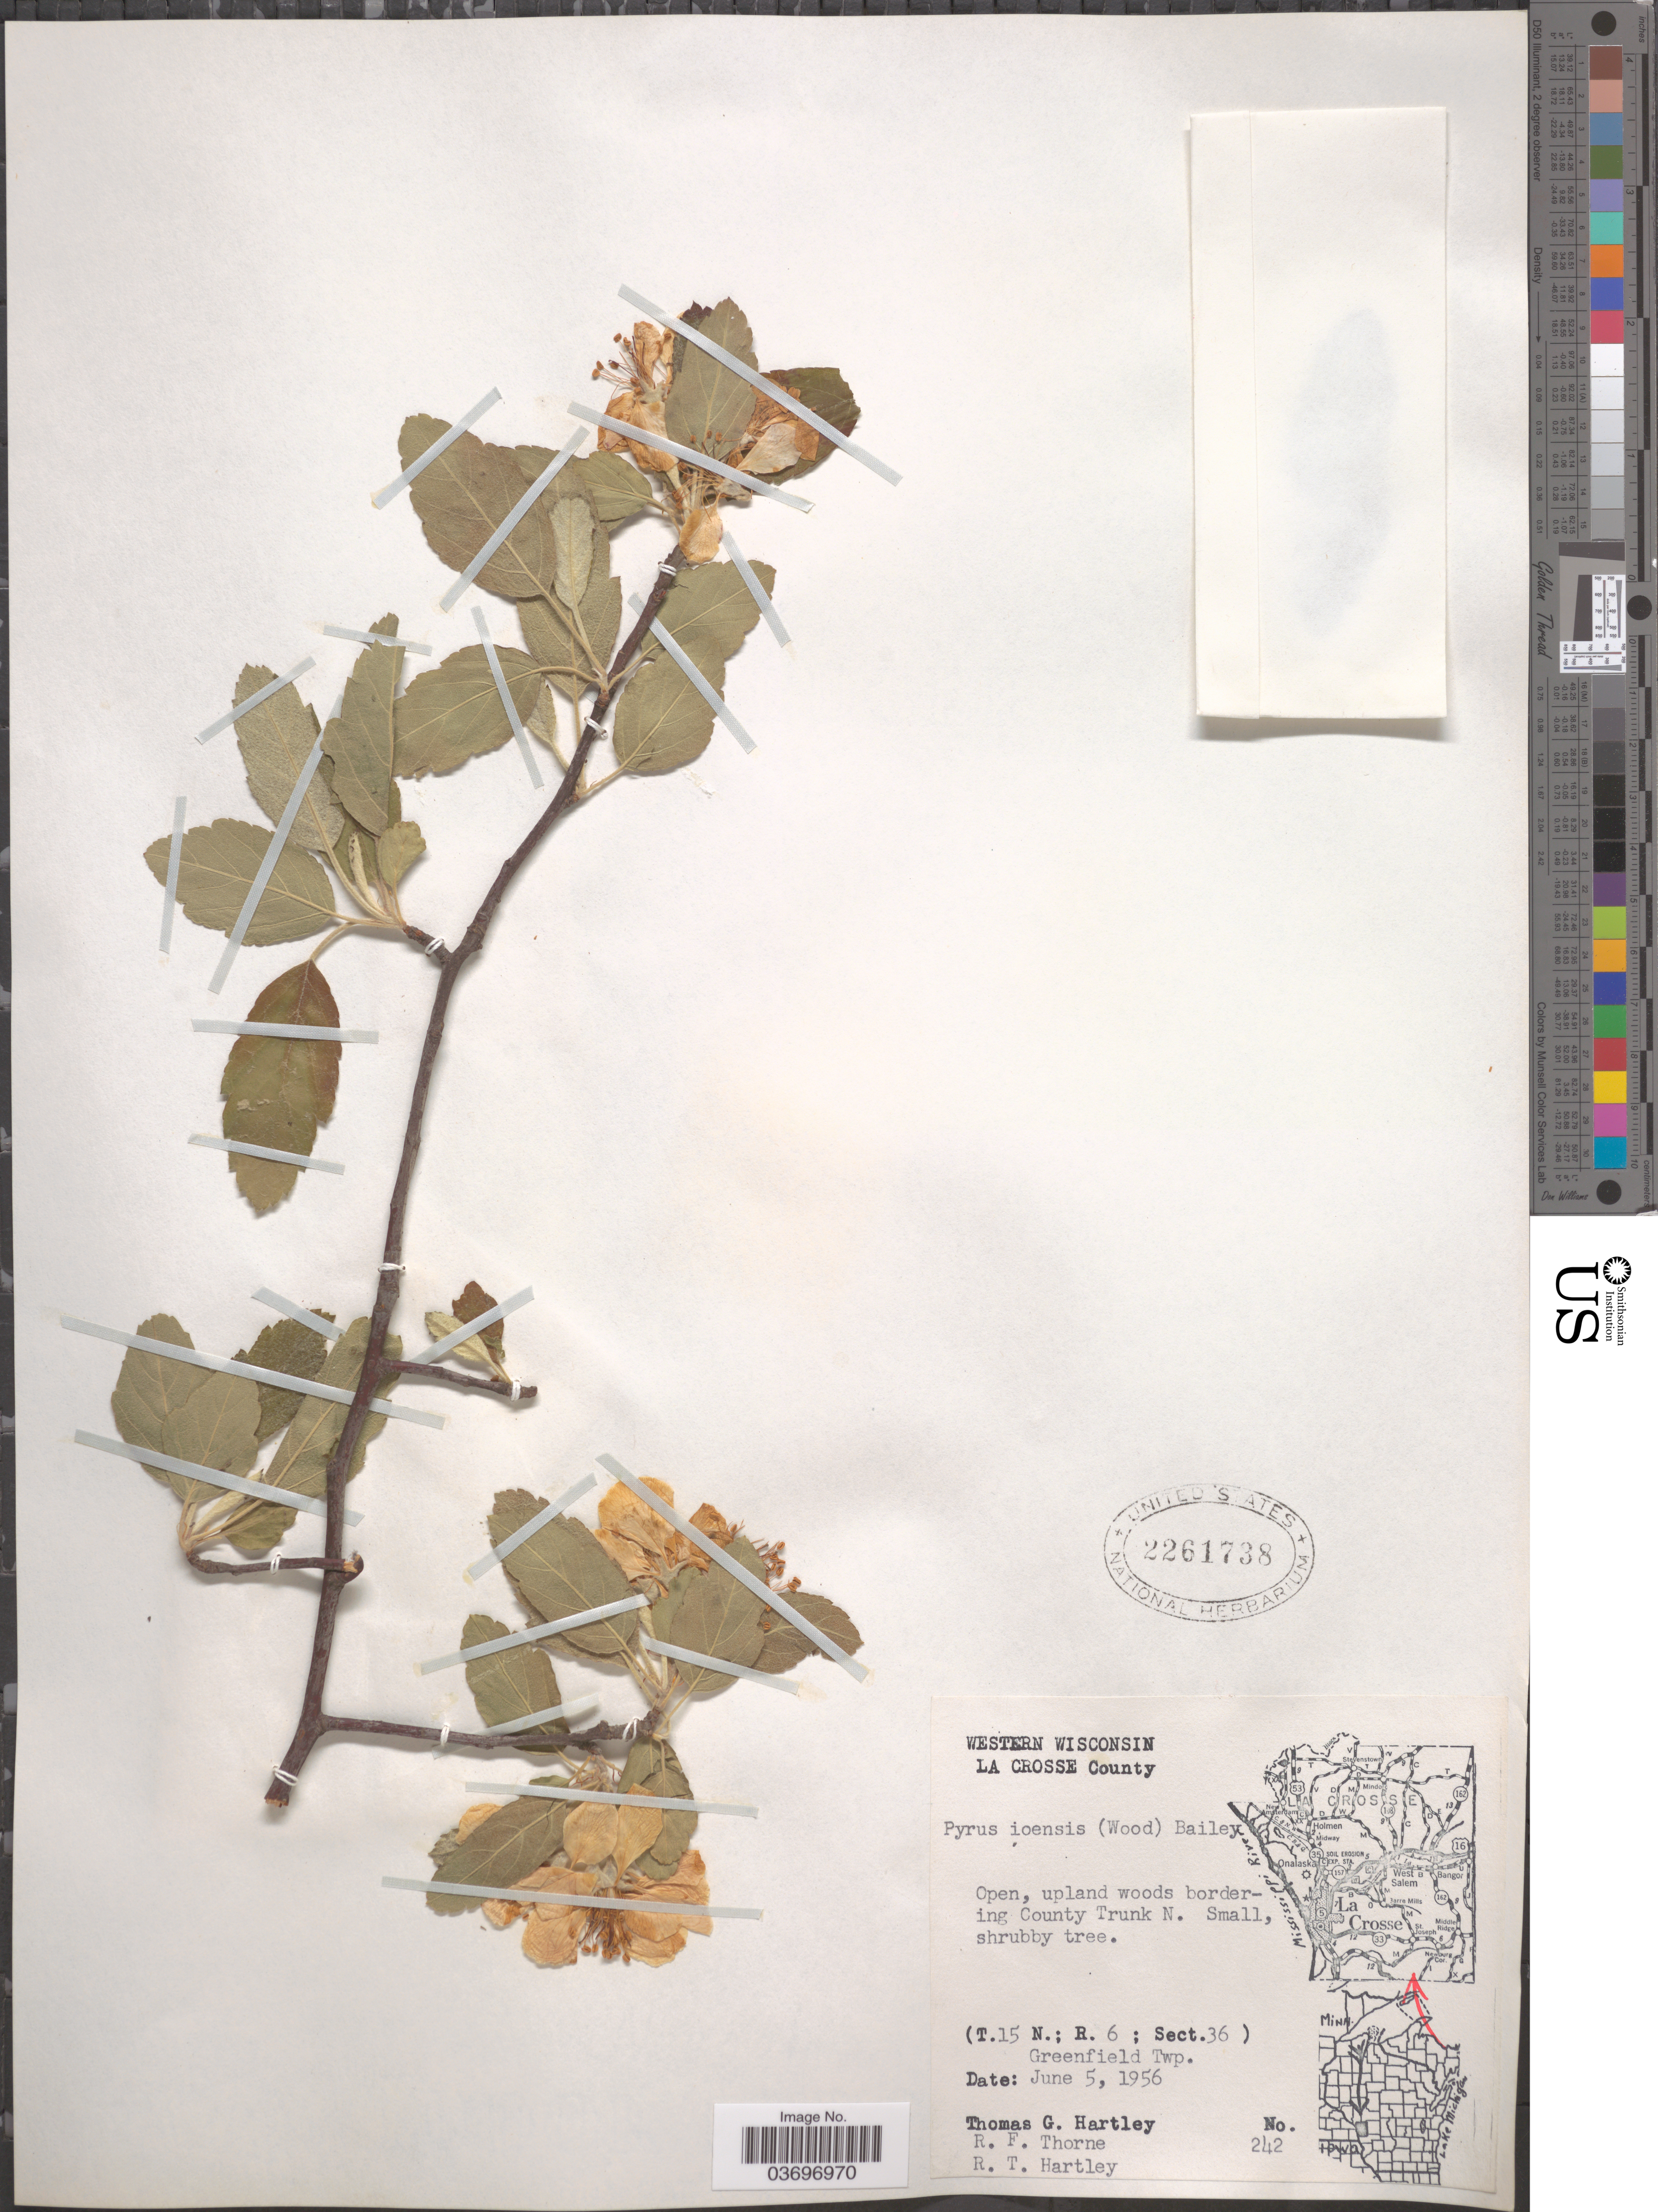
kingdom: Plantae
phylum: Tracheophyta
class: Magnoliopsida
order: Rosales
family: Rosaceae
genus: Malus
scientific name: Malus ioensis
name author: (Alph. Wood) Britton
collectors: T. G. Hartley, R. Thorne & R. T. Hartley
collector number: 242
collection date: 1956-06-05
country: United States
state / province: Wisconsin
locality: Western Wisconsin. La Crosse County. (T. 15 N.; R. 6; Sect. 36) Greenfield Twp.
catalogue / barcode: US 2261738